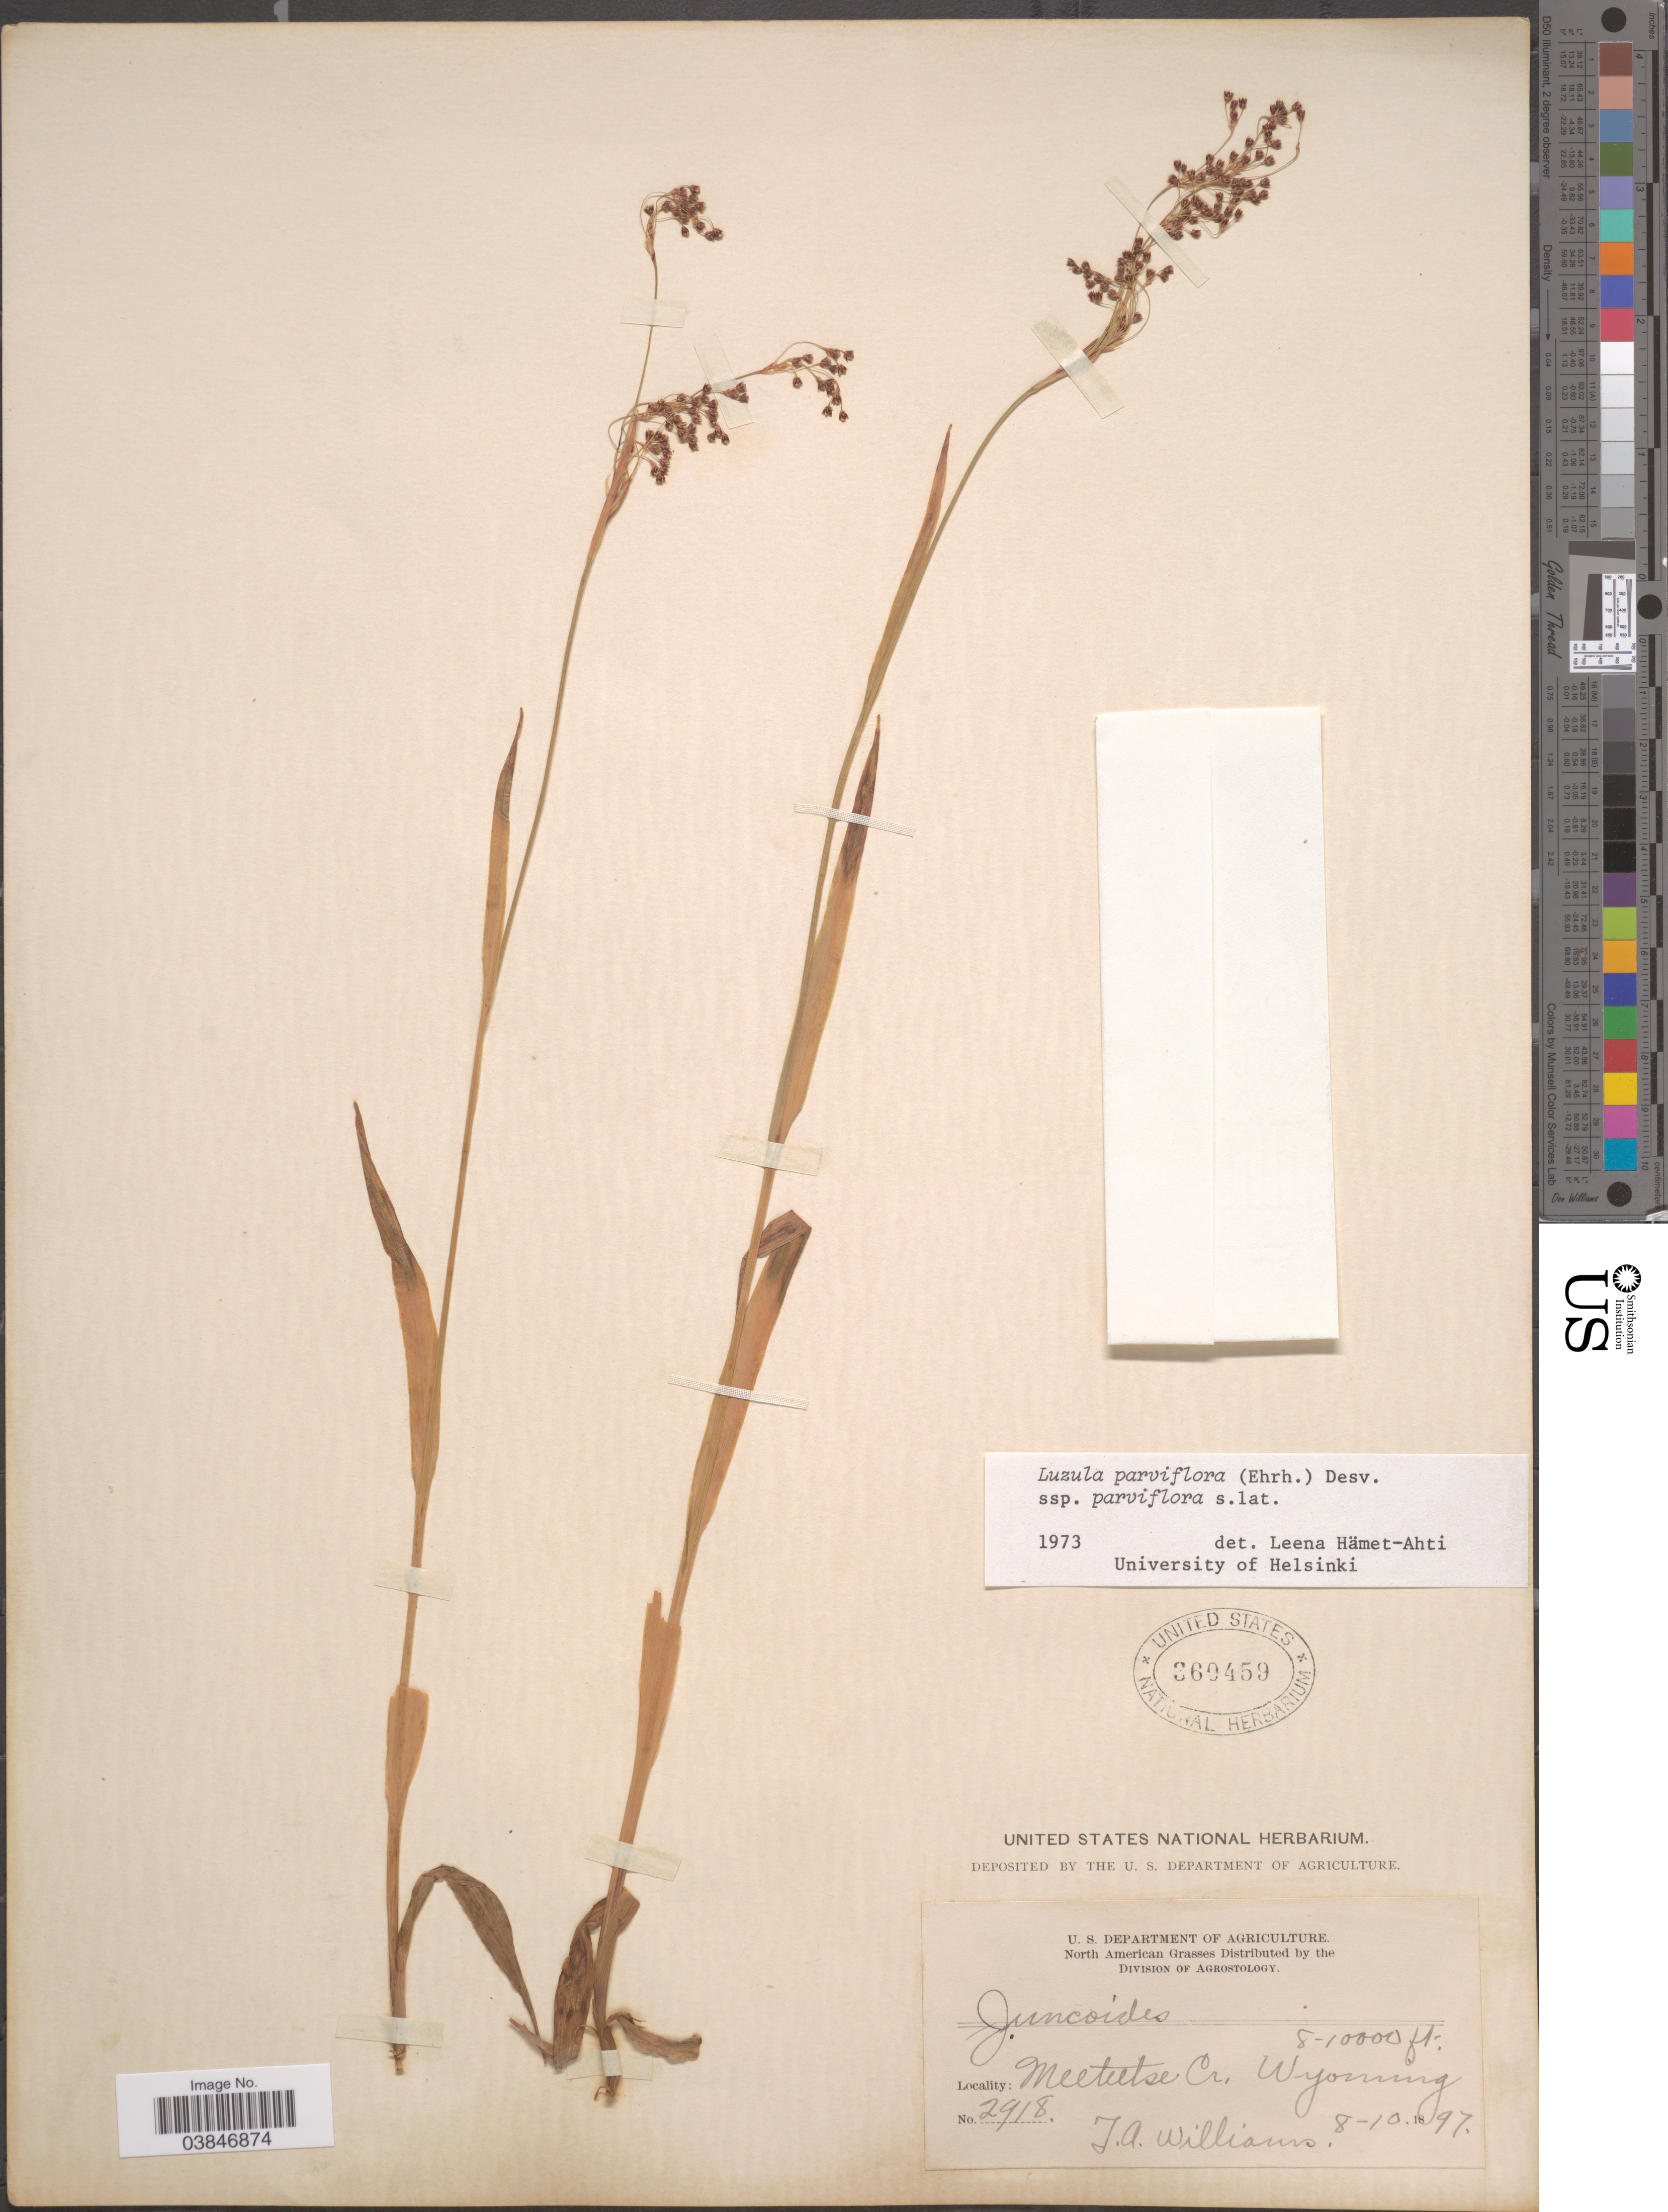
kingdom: Plantae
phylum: Tracheophyta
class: Liliopsida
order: Poales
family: Juncaceae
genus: Luzula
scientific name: Luzula parviflora subsp. parviflora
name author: (Ehrh.) Desv.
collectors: T. A. Williams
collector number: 2918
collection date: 1897-08/1897-10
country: United States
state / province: Wyoming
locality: Meeteetse Cr.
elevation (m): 1524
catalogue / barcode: US 360459